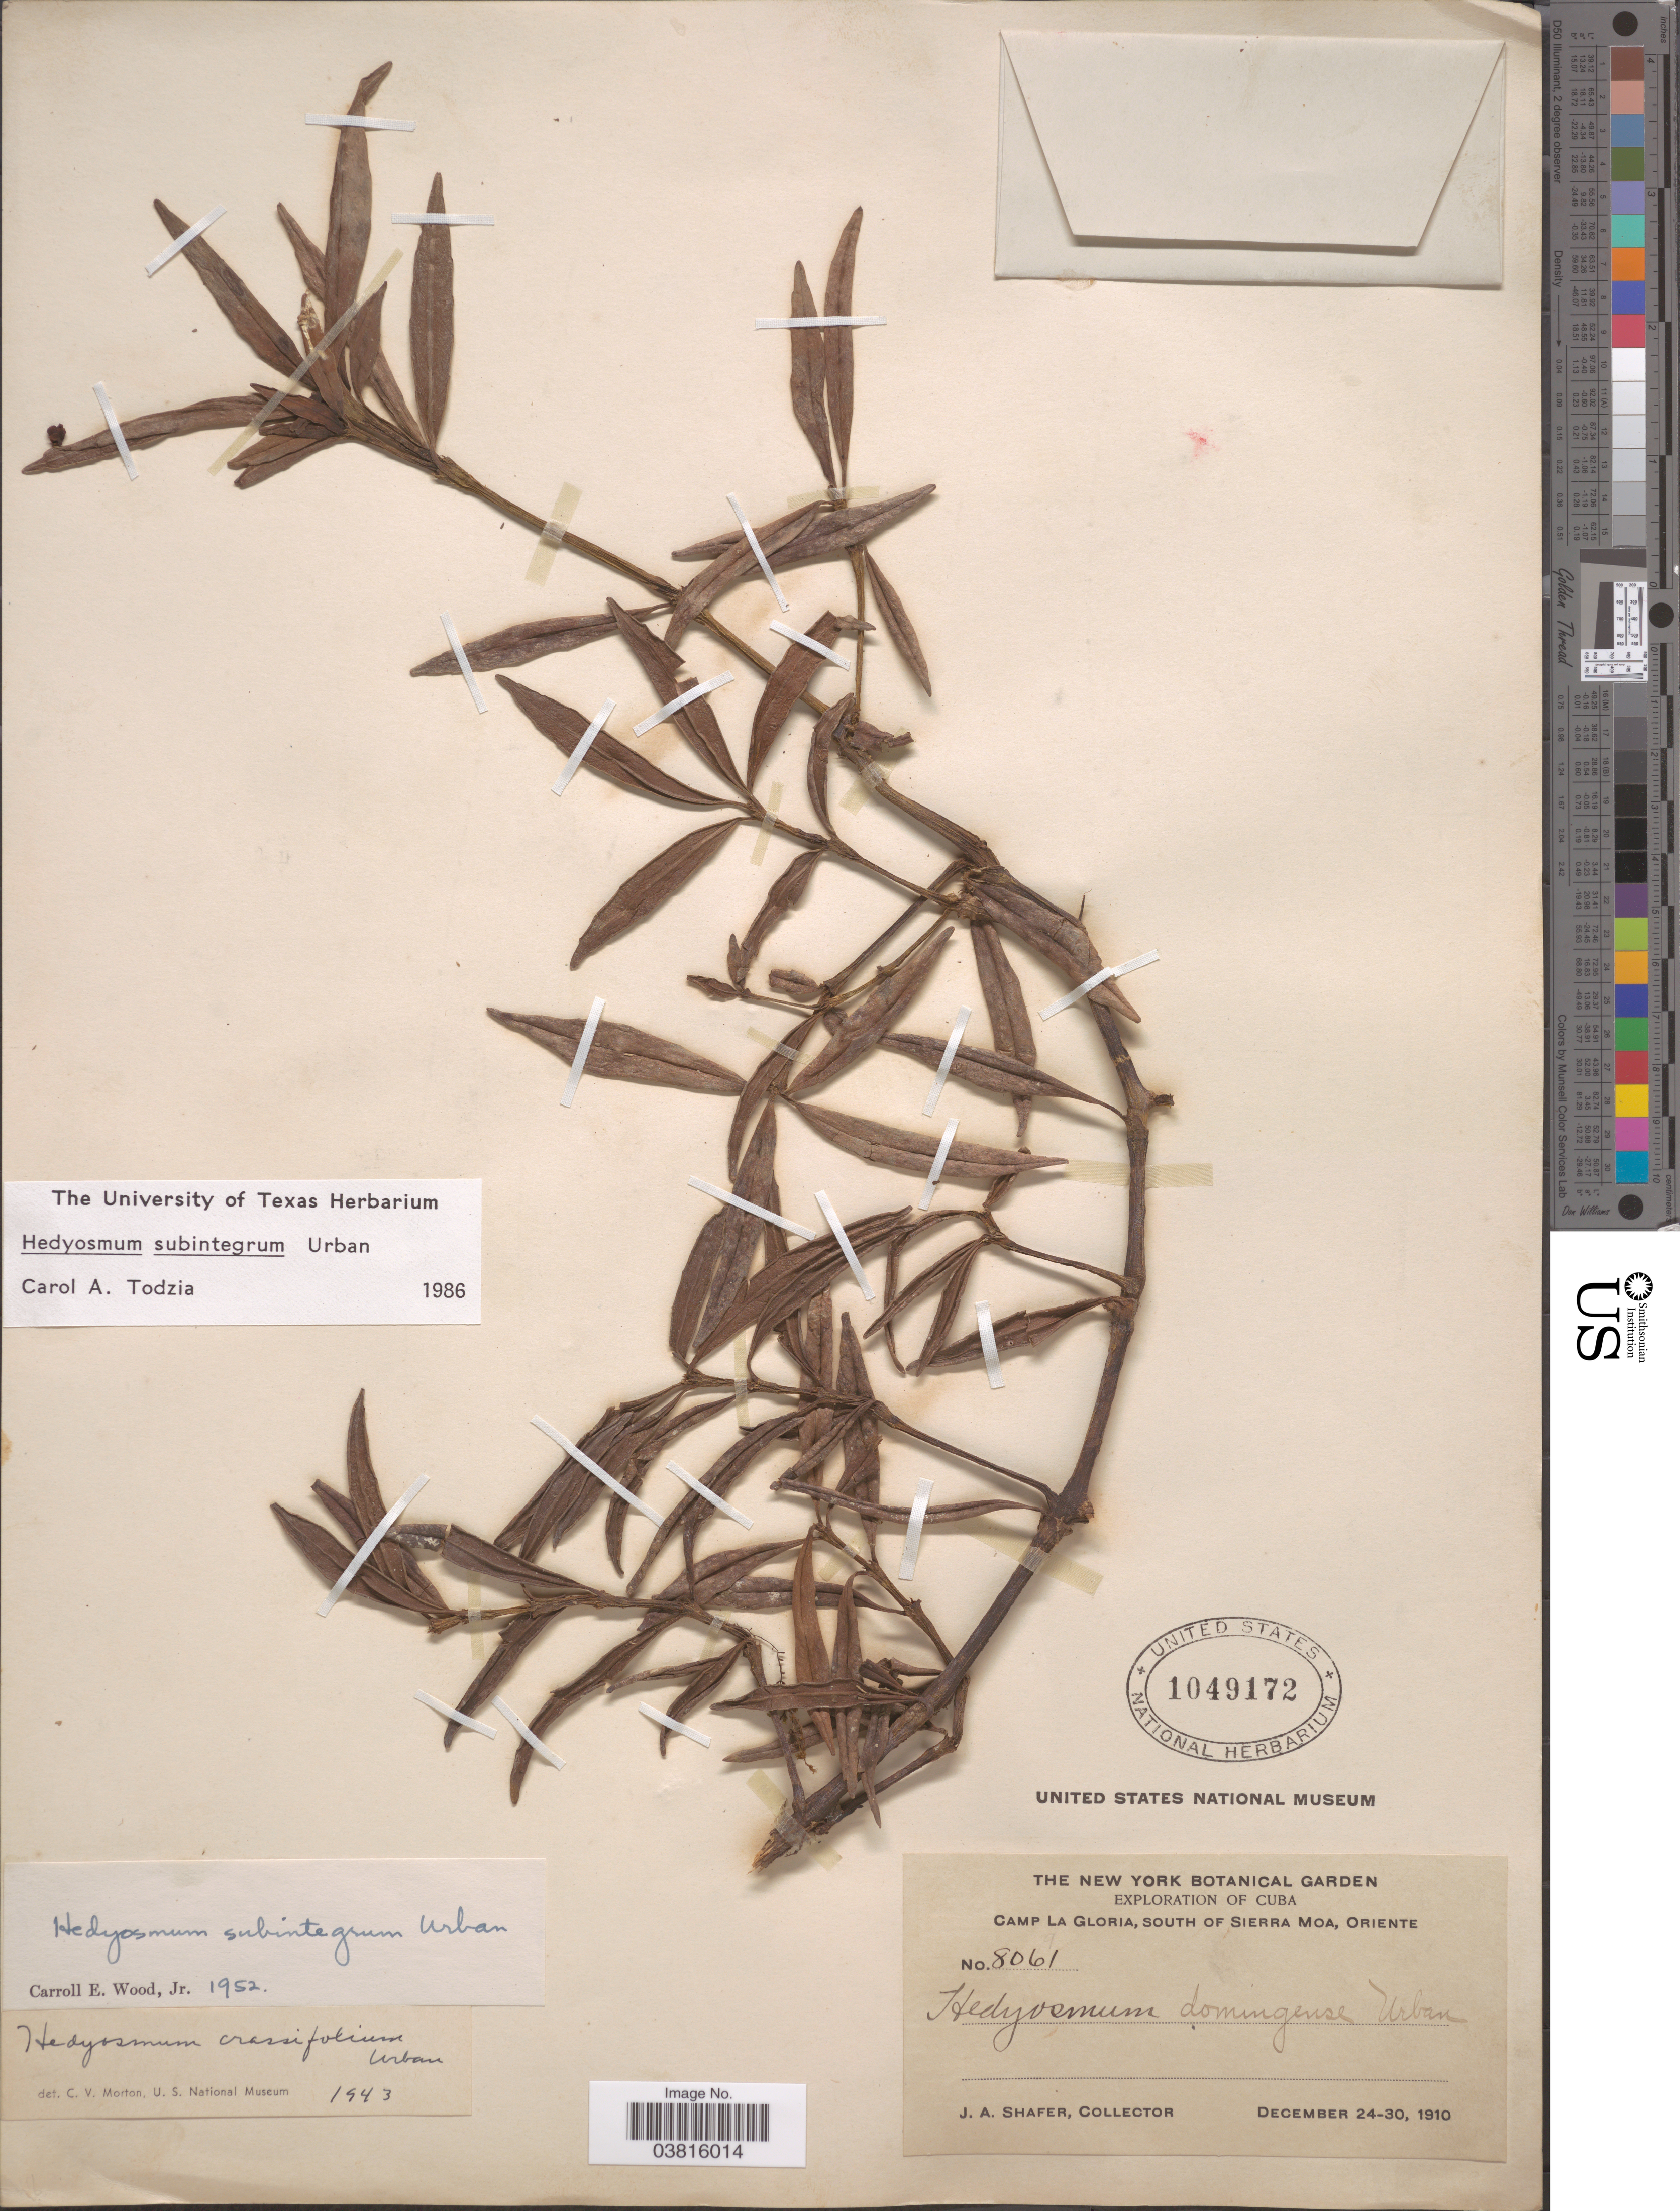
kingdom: Plantae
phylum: Tracheophyta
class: Magnoliopsida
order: Chloranthales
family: Chloranthaceae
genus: Hedyosmum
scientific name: Hedyosmum subintegrum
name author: Urb.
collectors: J. A. Shafer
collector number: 8061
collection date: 1910-12-24/1910-12-30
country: Cuba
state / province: Oriente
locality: Camp La Gloria, south of Sierra Moa.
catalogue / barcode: US 1049172